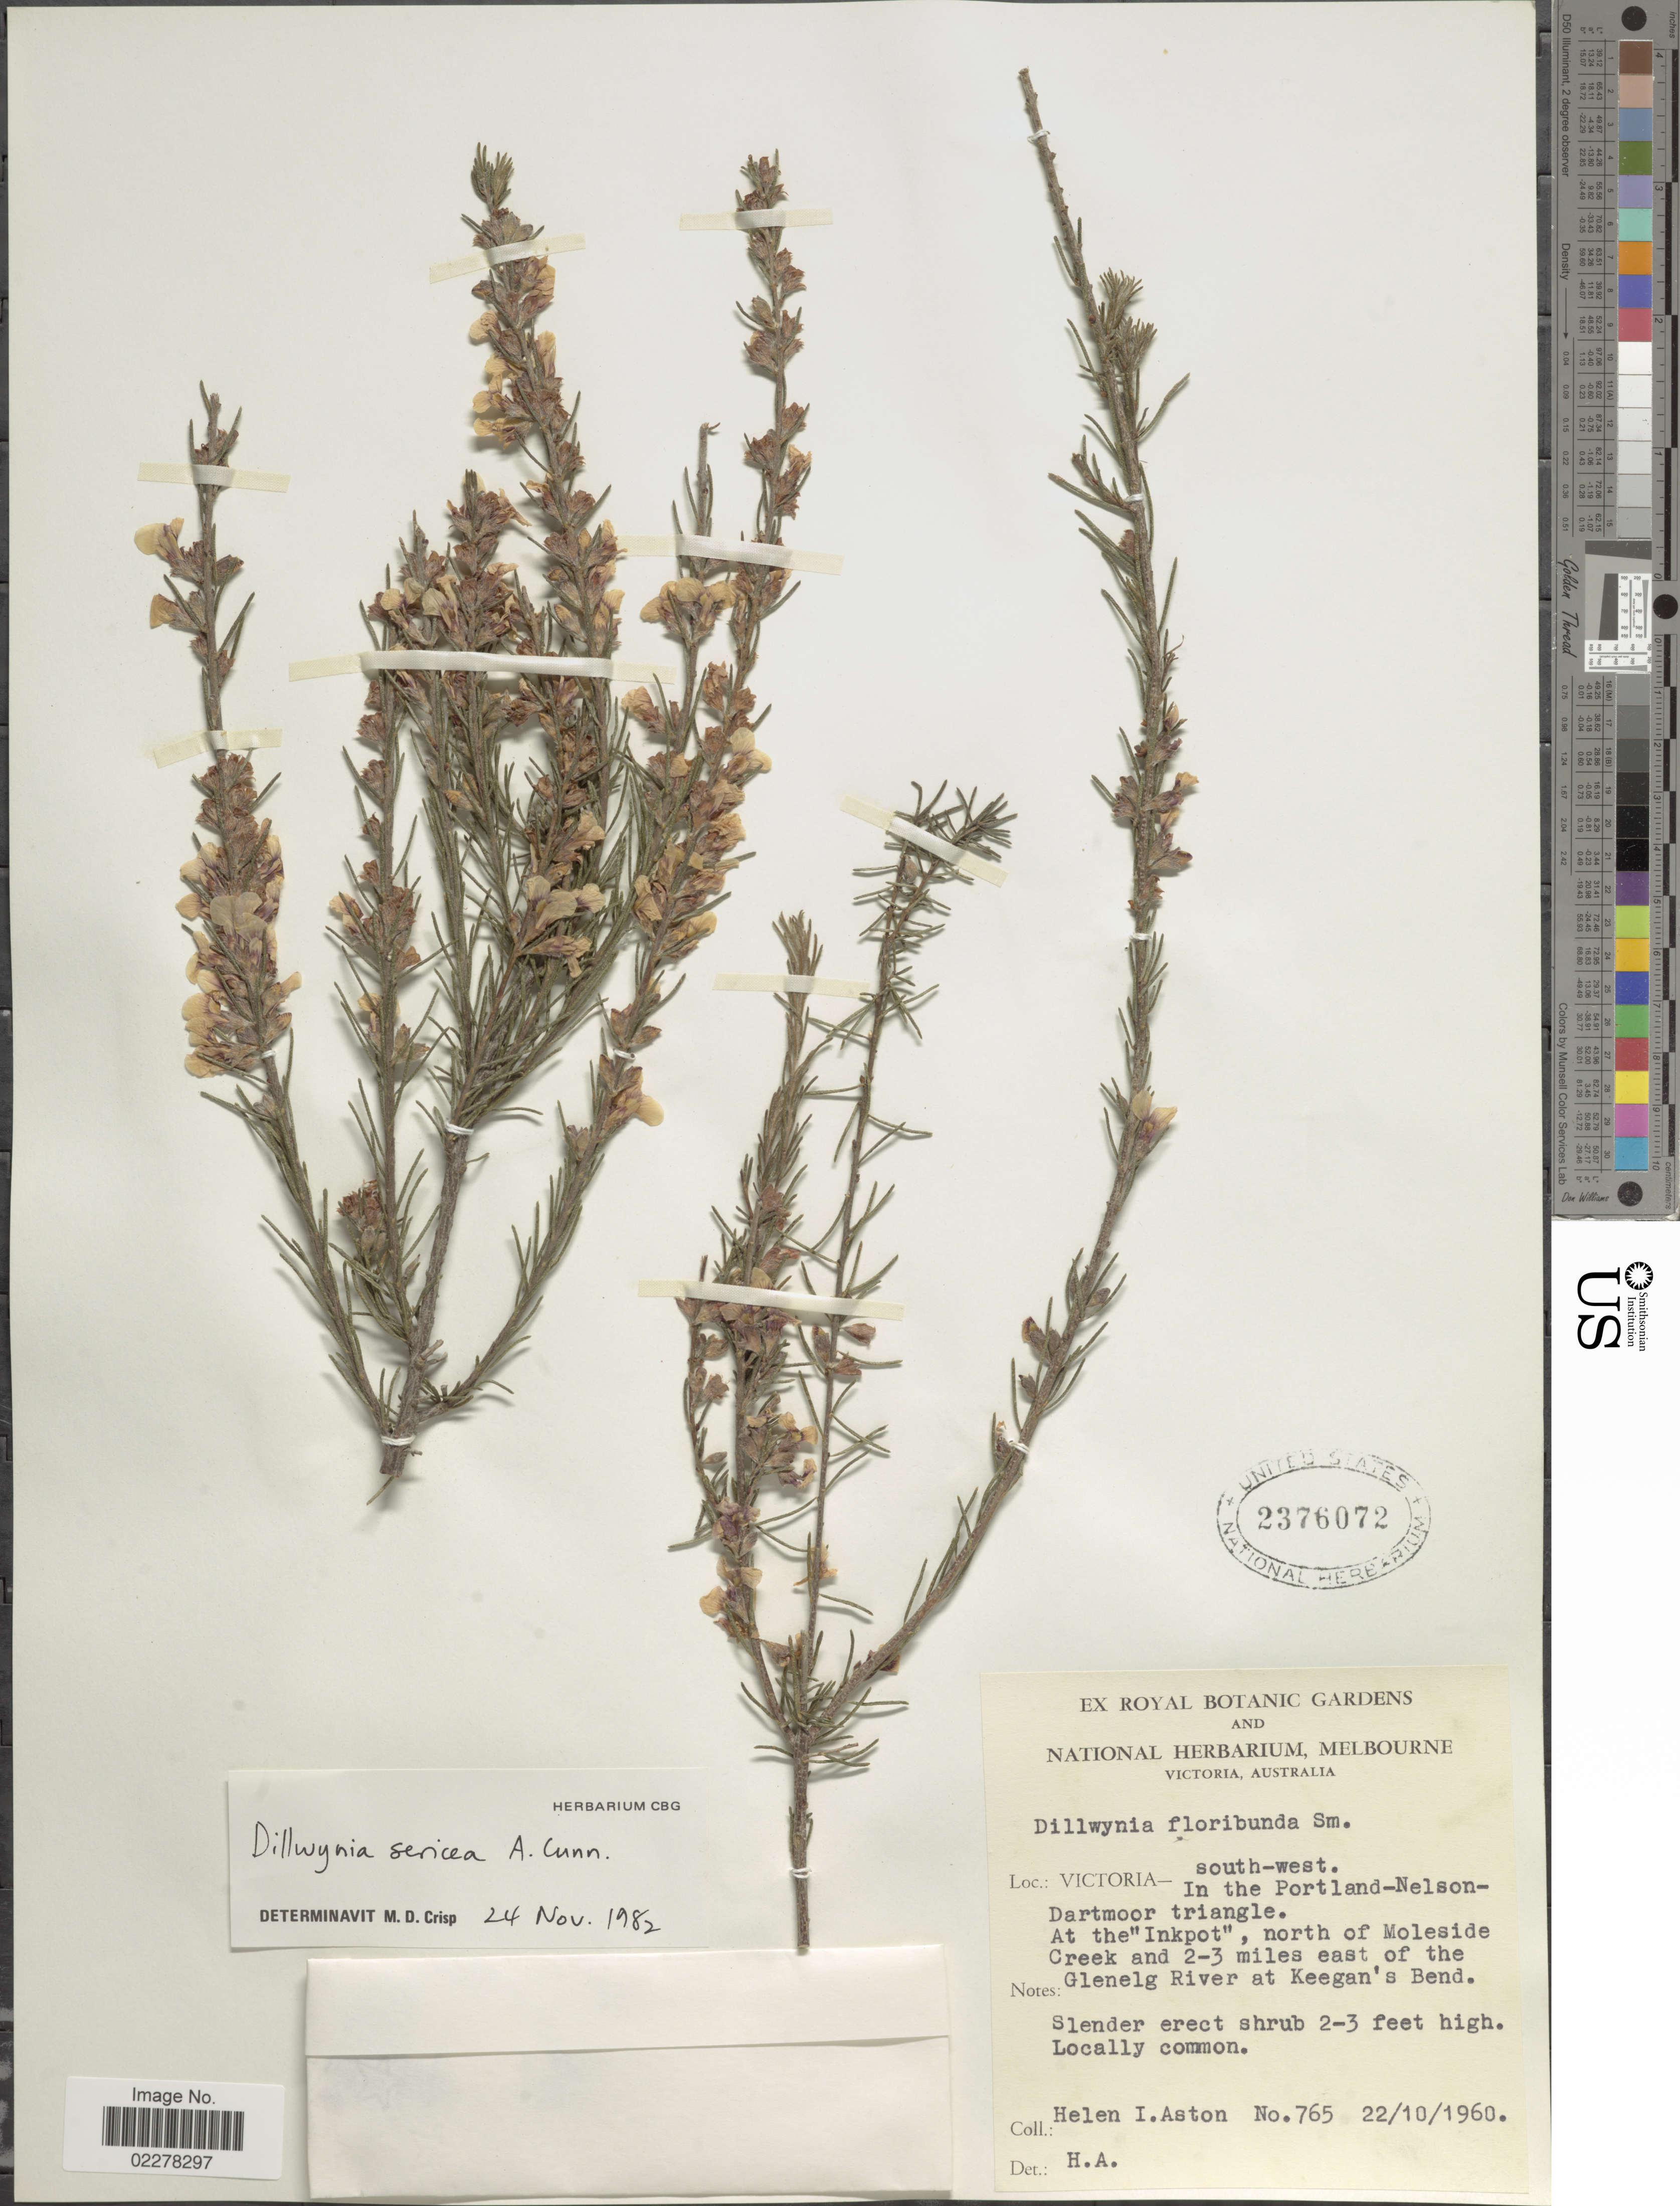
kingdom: Plantae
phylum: Tracheophyta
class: Magnoliopsida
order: Fabales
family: Fabaceae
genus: Dillwynia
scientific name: Dillwynia sericea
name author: A. Cunn.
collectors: H. I. Aston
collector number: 765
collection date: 1960-10-22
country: Australia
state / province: Victoria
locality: Victoria - south-west. in Portland-Nelson-Dartmoor triangle. At the "Inktpot", north of Moleside Creek and 2-3 miles east of the Glenelg River at Keegan's Bend.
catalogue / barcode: US 2376072